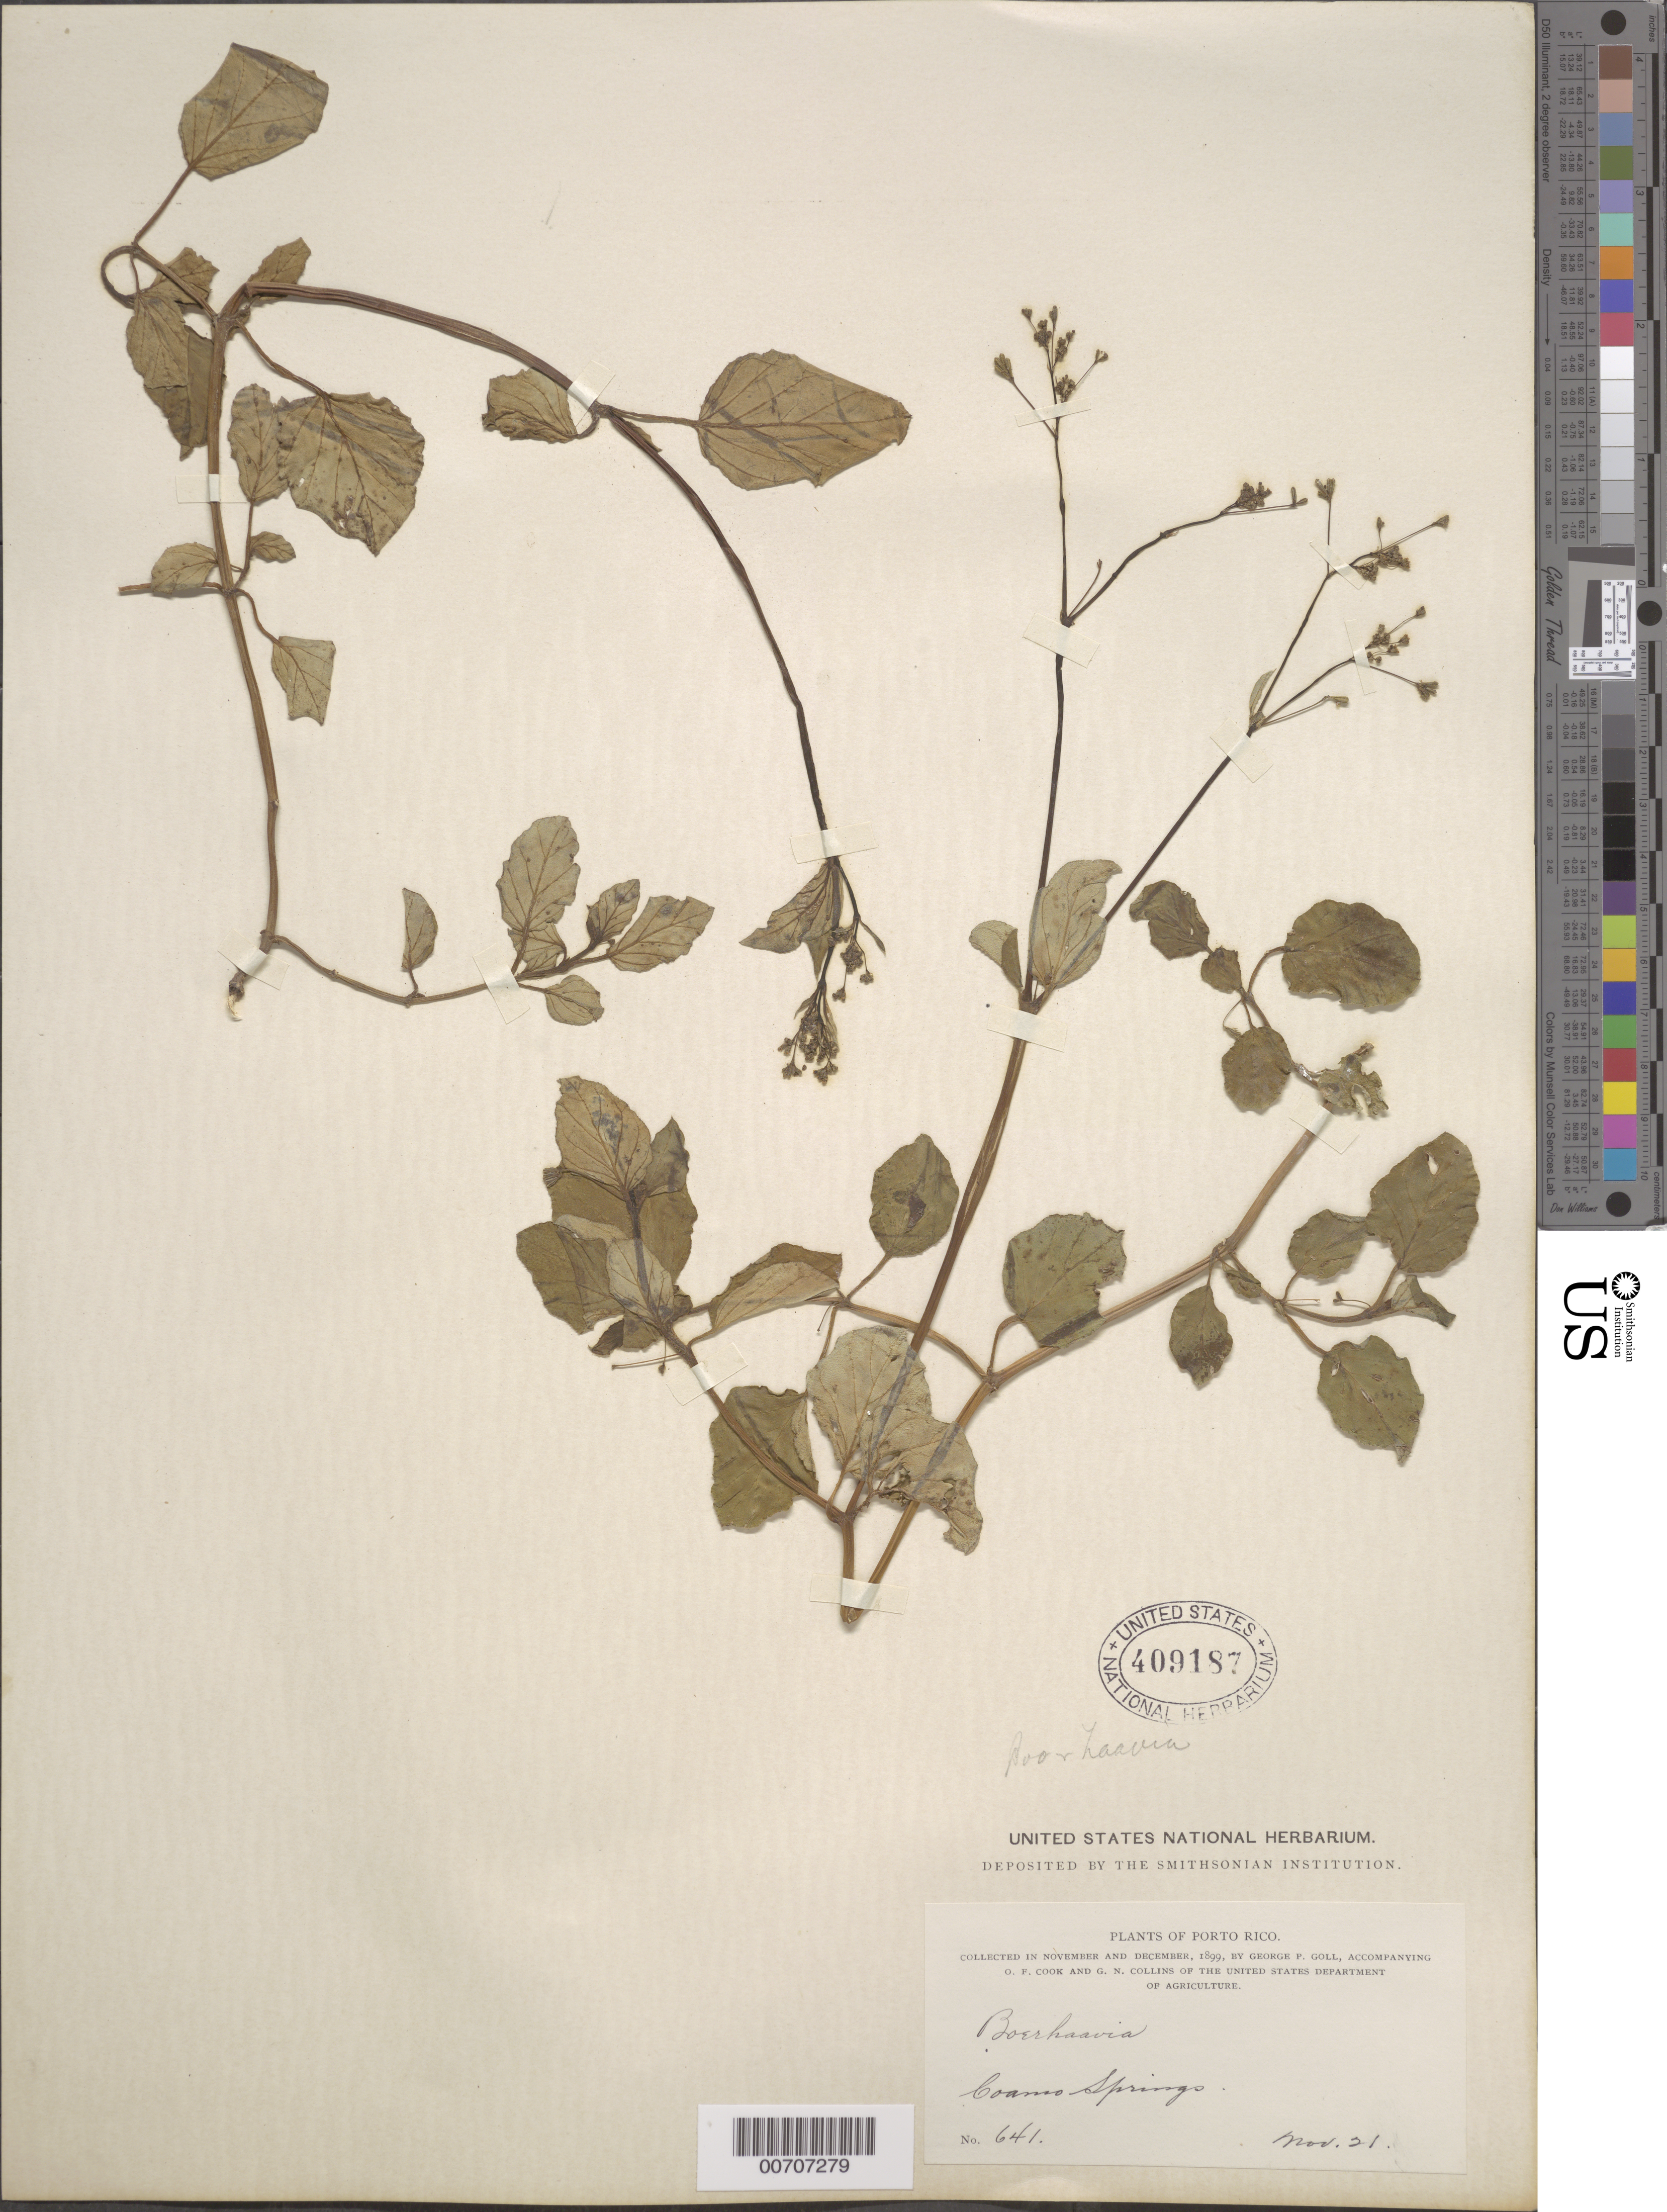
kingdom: Plantae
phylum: Tracheophyta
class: Magnoliopsida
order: Caryophyllales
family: Nyctaginaceae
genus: Boerhavia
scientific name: Boerhavia sp.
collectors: G. Goll, O. F. Cook & G. Collins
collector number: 641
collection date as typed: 21 Nov 1899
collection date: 1899-11-21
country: Puerto Rico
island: Greater Antilles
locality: Coamo Springs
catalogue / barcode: US 409187